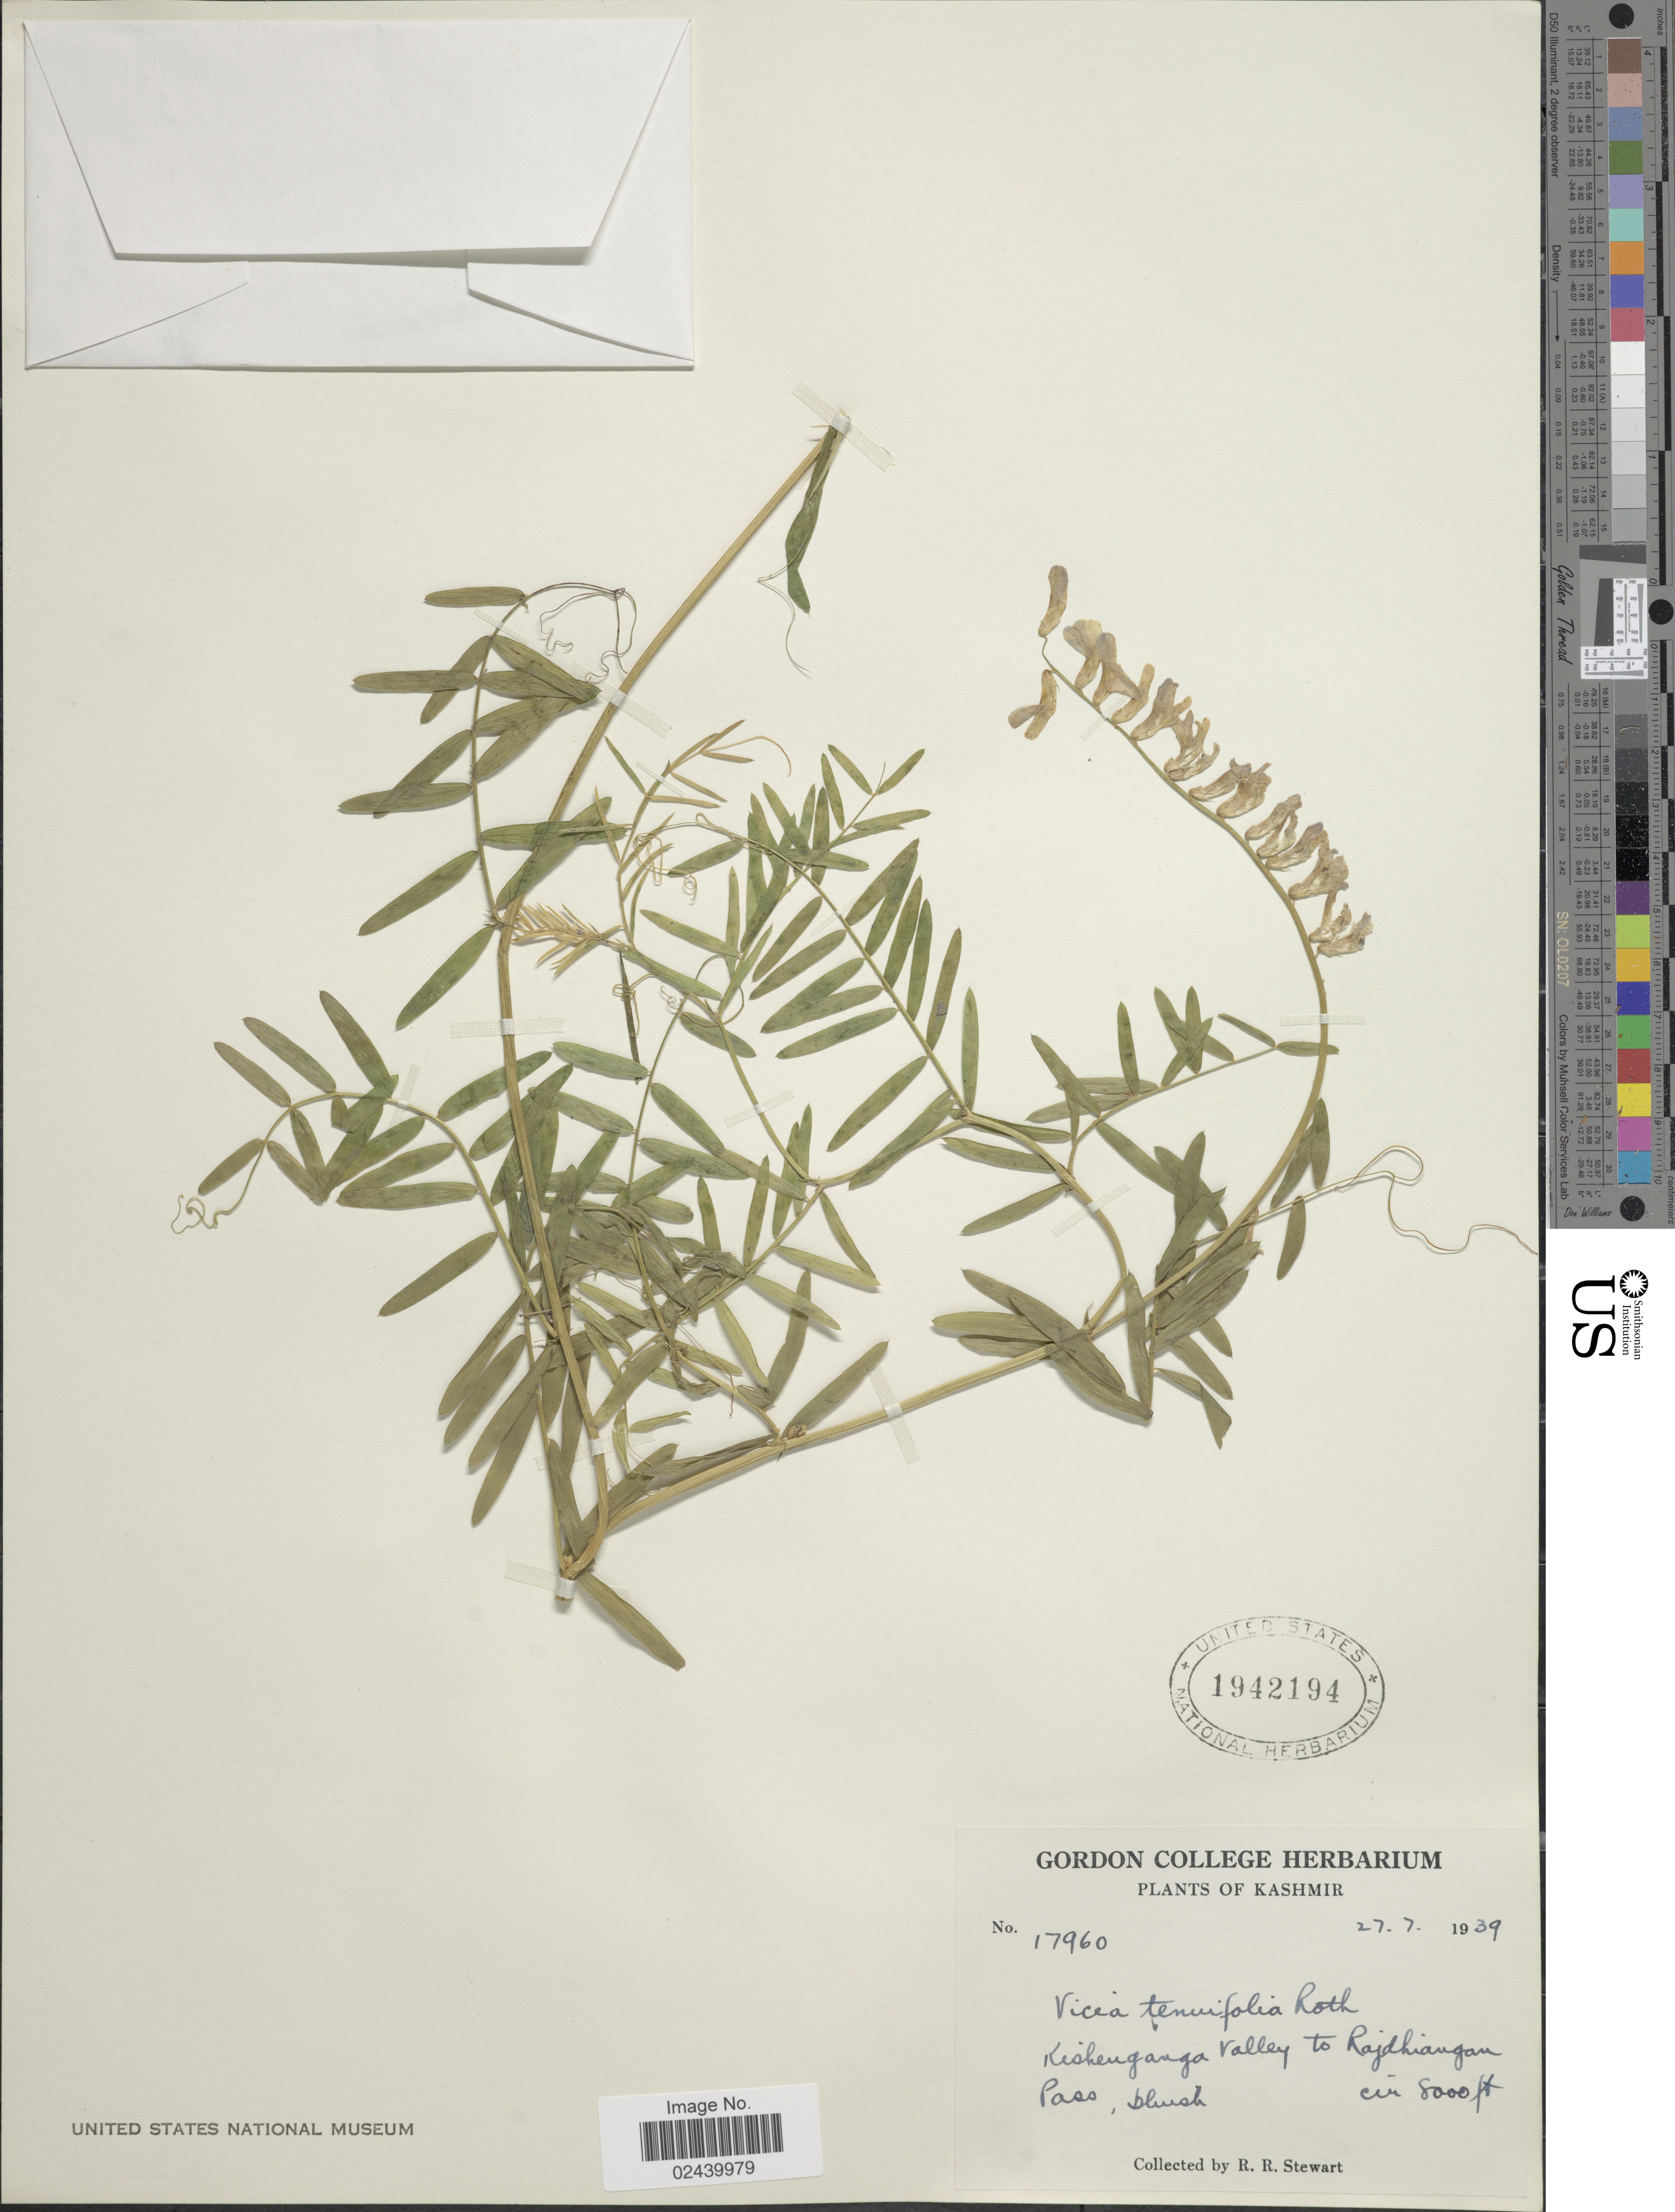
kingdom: Plantae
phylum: Tracheophyta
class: Magnoliopsida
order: Fabales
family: Fabaceae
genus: Vicia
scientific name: Vicia tenuifolia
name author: Ten.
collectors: R. R. Stewart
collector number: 17960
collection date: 1939-07-27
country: Pakistan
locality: Kashmir, Kishenganga Valley to Rajdhiangan Pass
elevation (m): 2438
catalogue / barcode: US 1942194